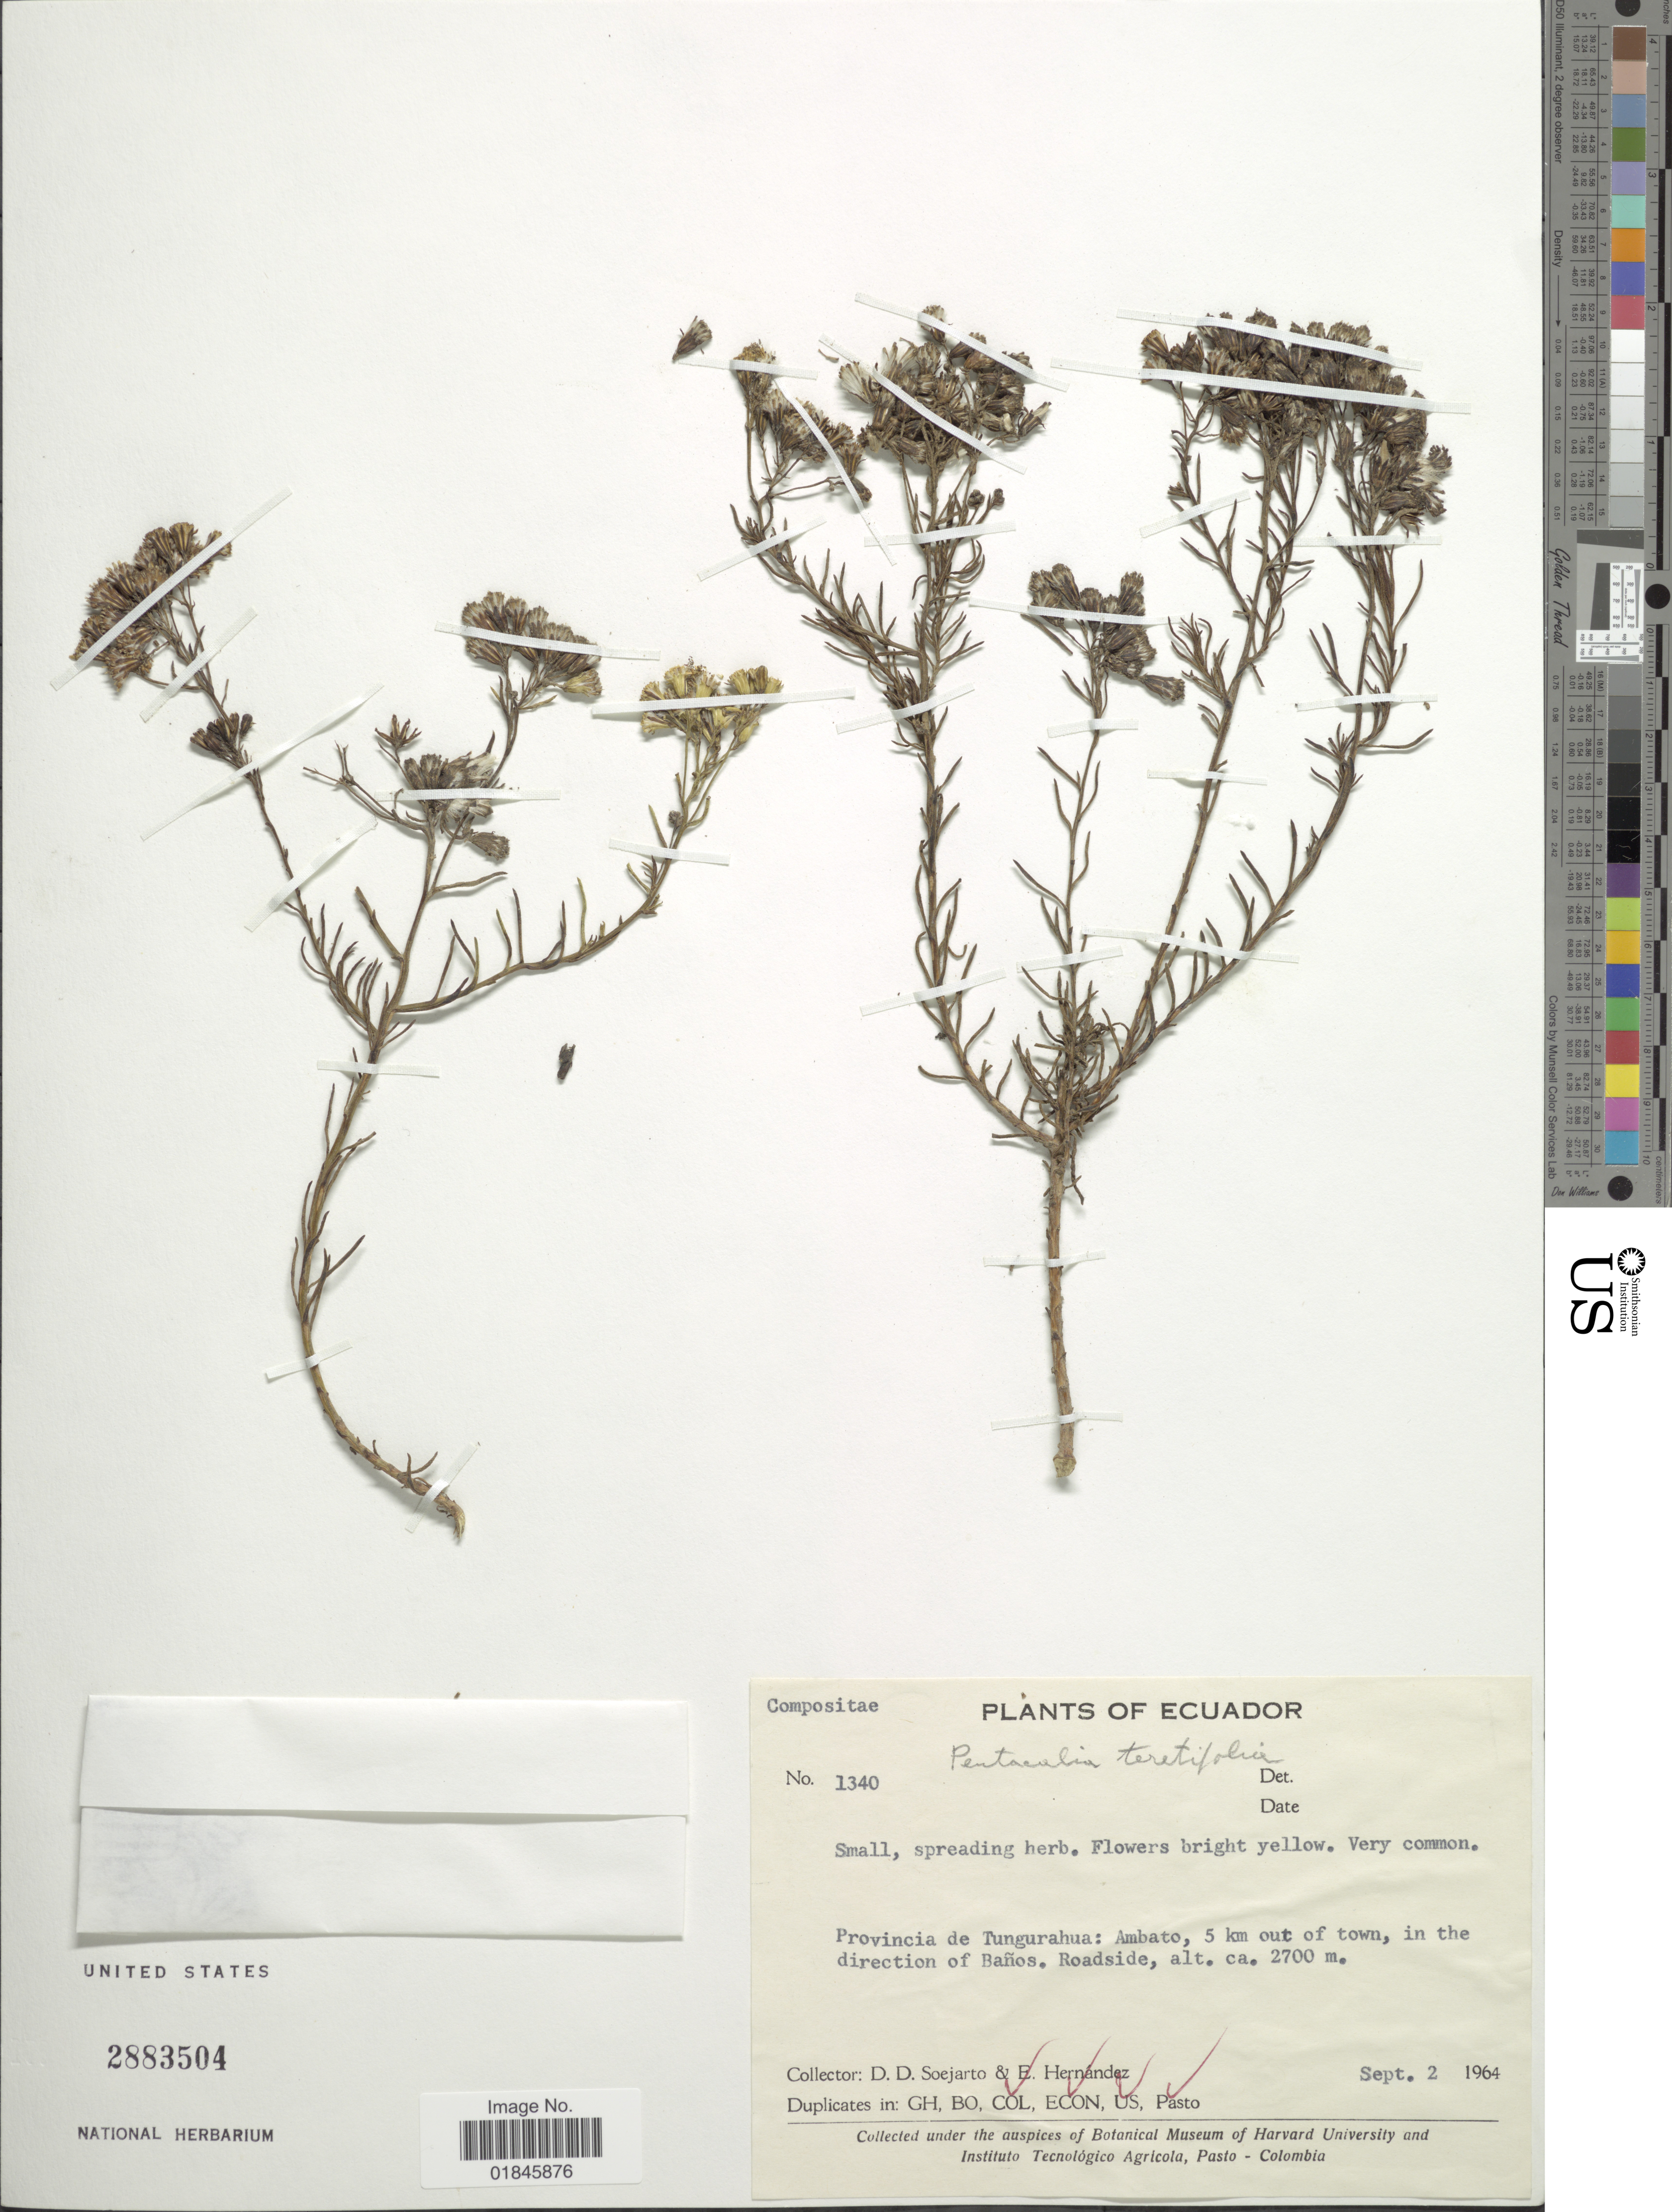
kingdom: Plantae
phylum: Tracheophyta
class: Magnoliopsida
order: Asterales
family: Asteraceae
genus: Pentacalia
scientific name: Pentacalia teretifolia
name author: (Kunth) Cuatrec.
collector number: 1340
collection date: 1964-09-02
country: Ecuador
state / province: Tungurahua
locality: Provincia de Tungurahua: Ambato, 5 km out of town, in the direction of Baños, Roadside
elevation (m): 2700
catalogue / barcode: US 2883504